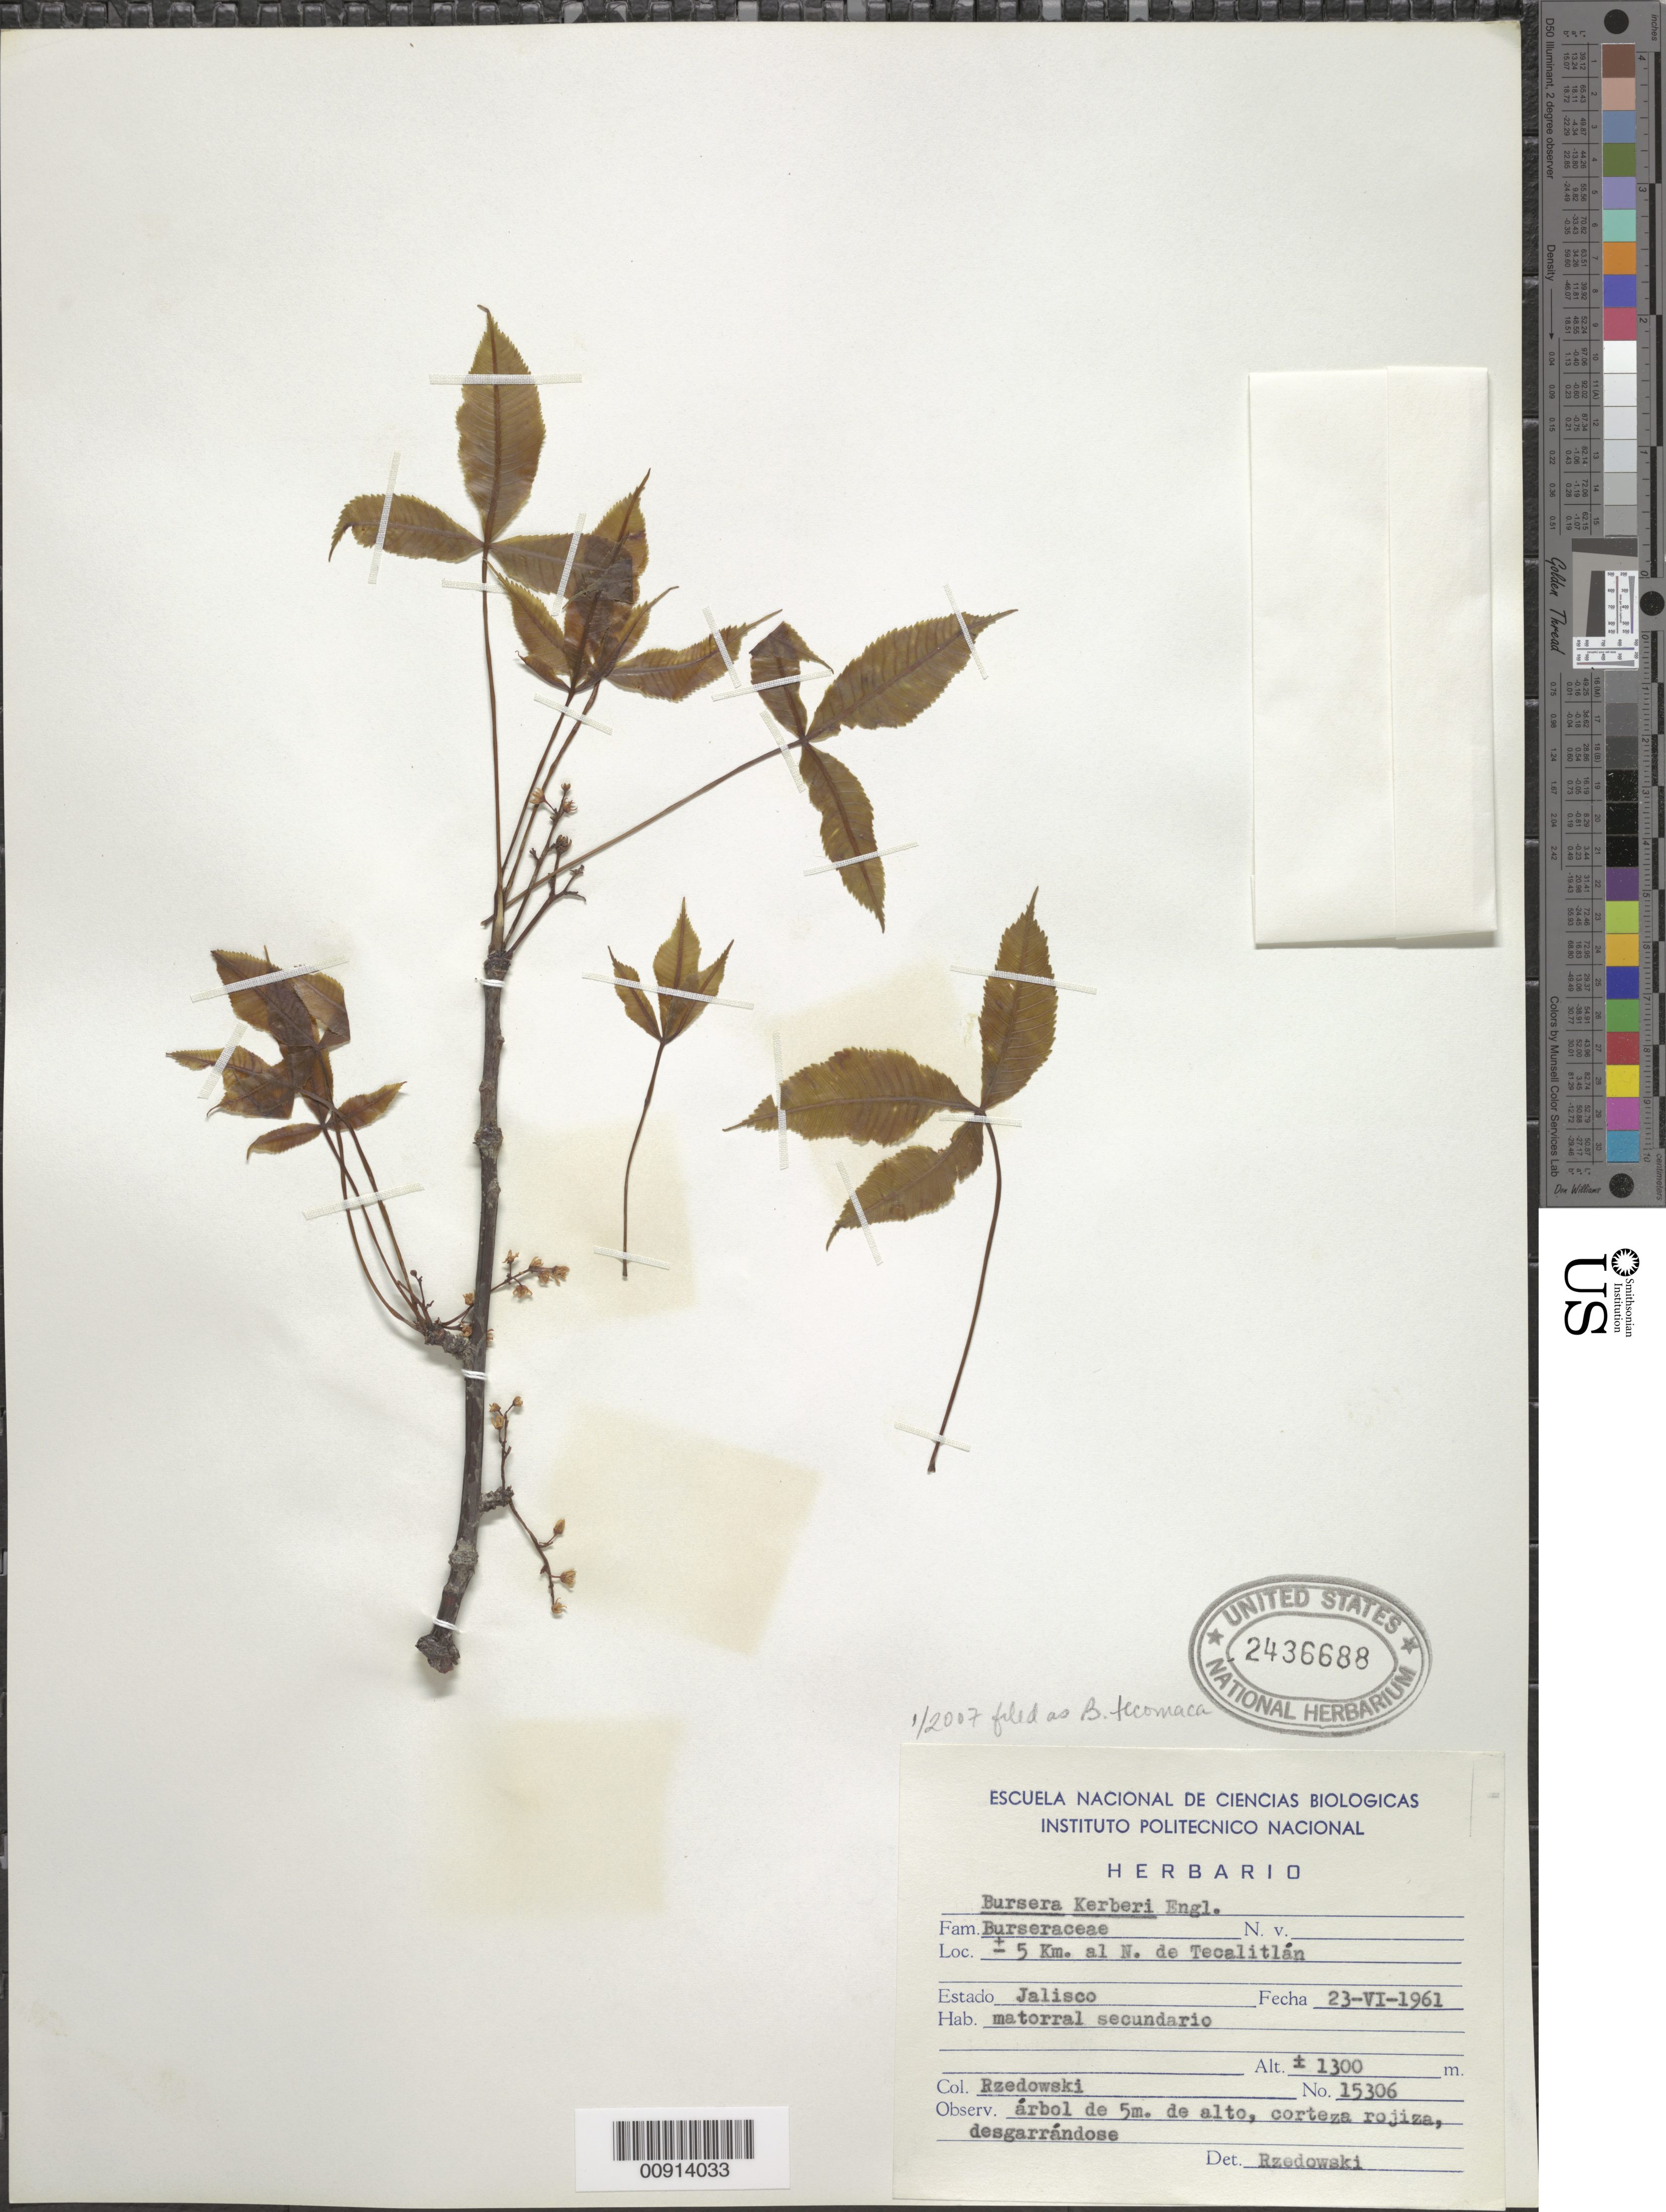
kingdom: Plantae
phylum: Tracheophyta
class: Magnoliopsida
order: Sapindales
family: Burseraceae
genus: Bursera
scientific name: Bursera tecomaca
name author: (Sessé & Moc. ex DC.) Standl.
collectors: J. Rzedowski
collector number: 15306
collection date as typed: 23 Jun 1961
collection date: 1961-06-23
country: Mexico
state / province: Jalisco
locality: ± 5 km. al N. de Tecalitlán, Jalisco.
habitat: Matorral secundario.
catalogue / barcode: US 2436688